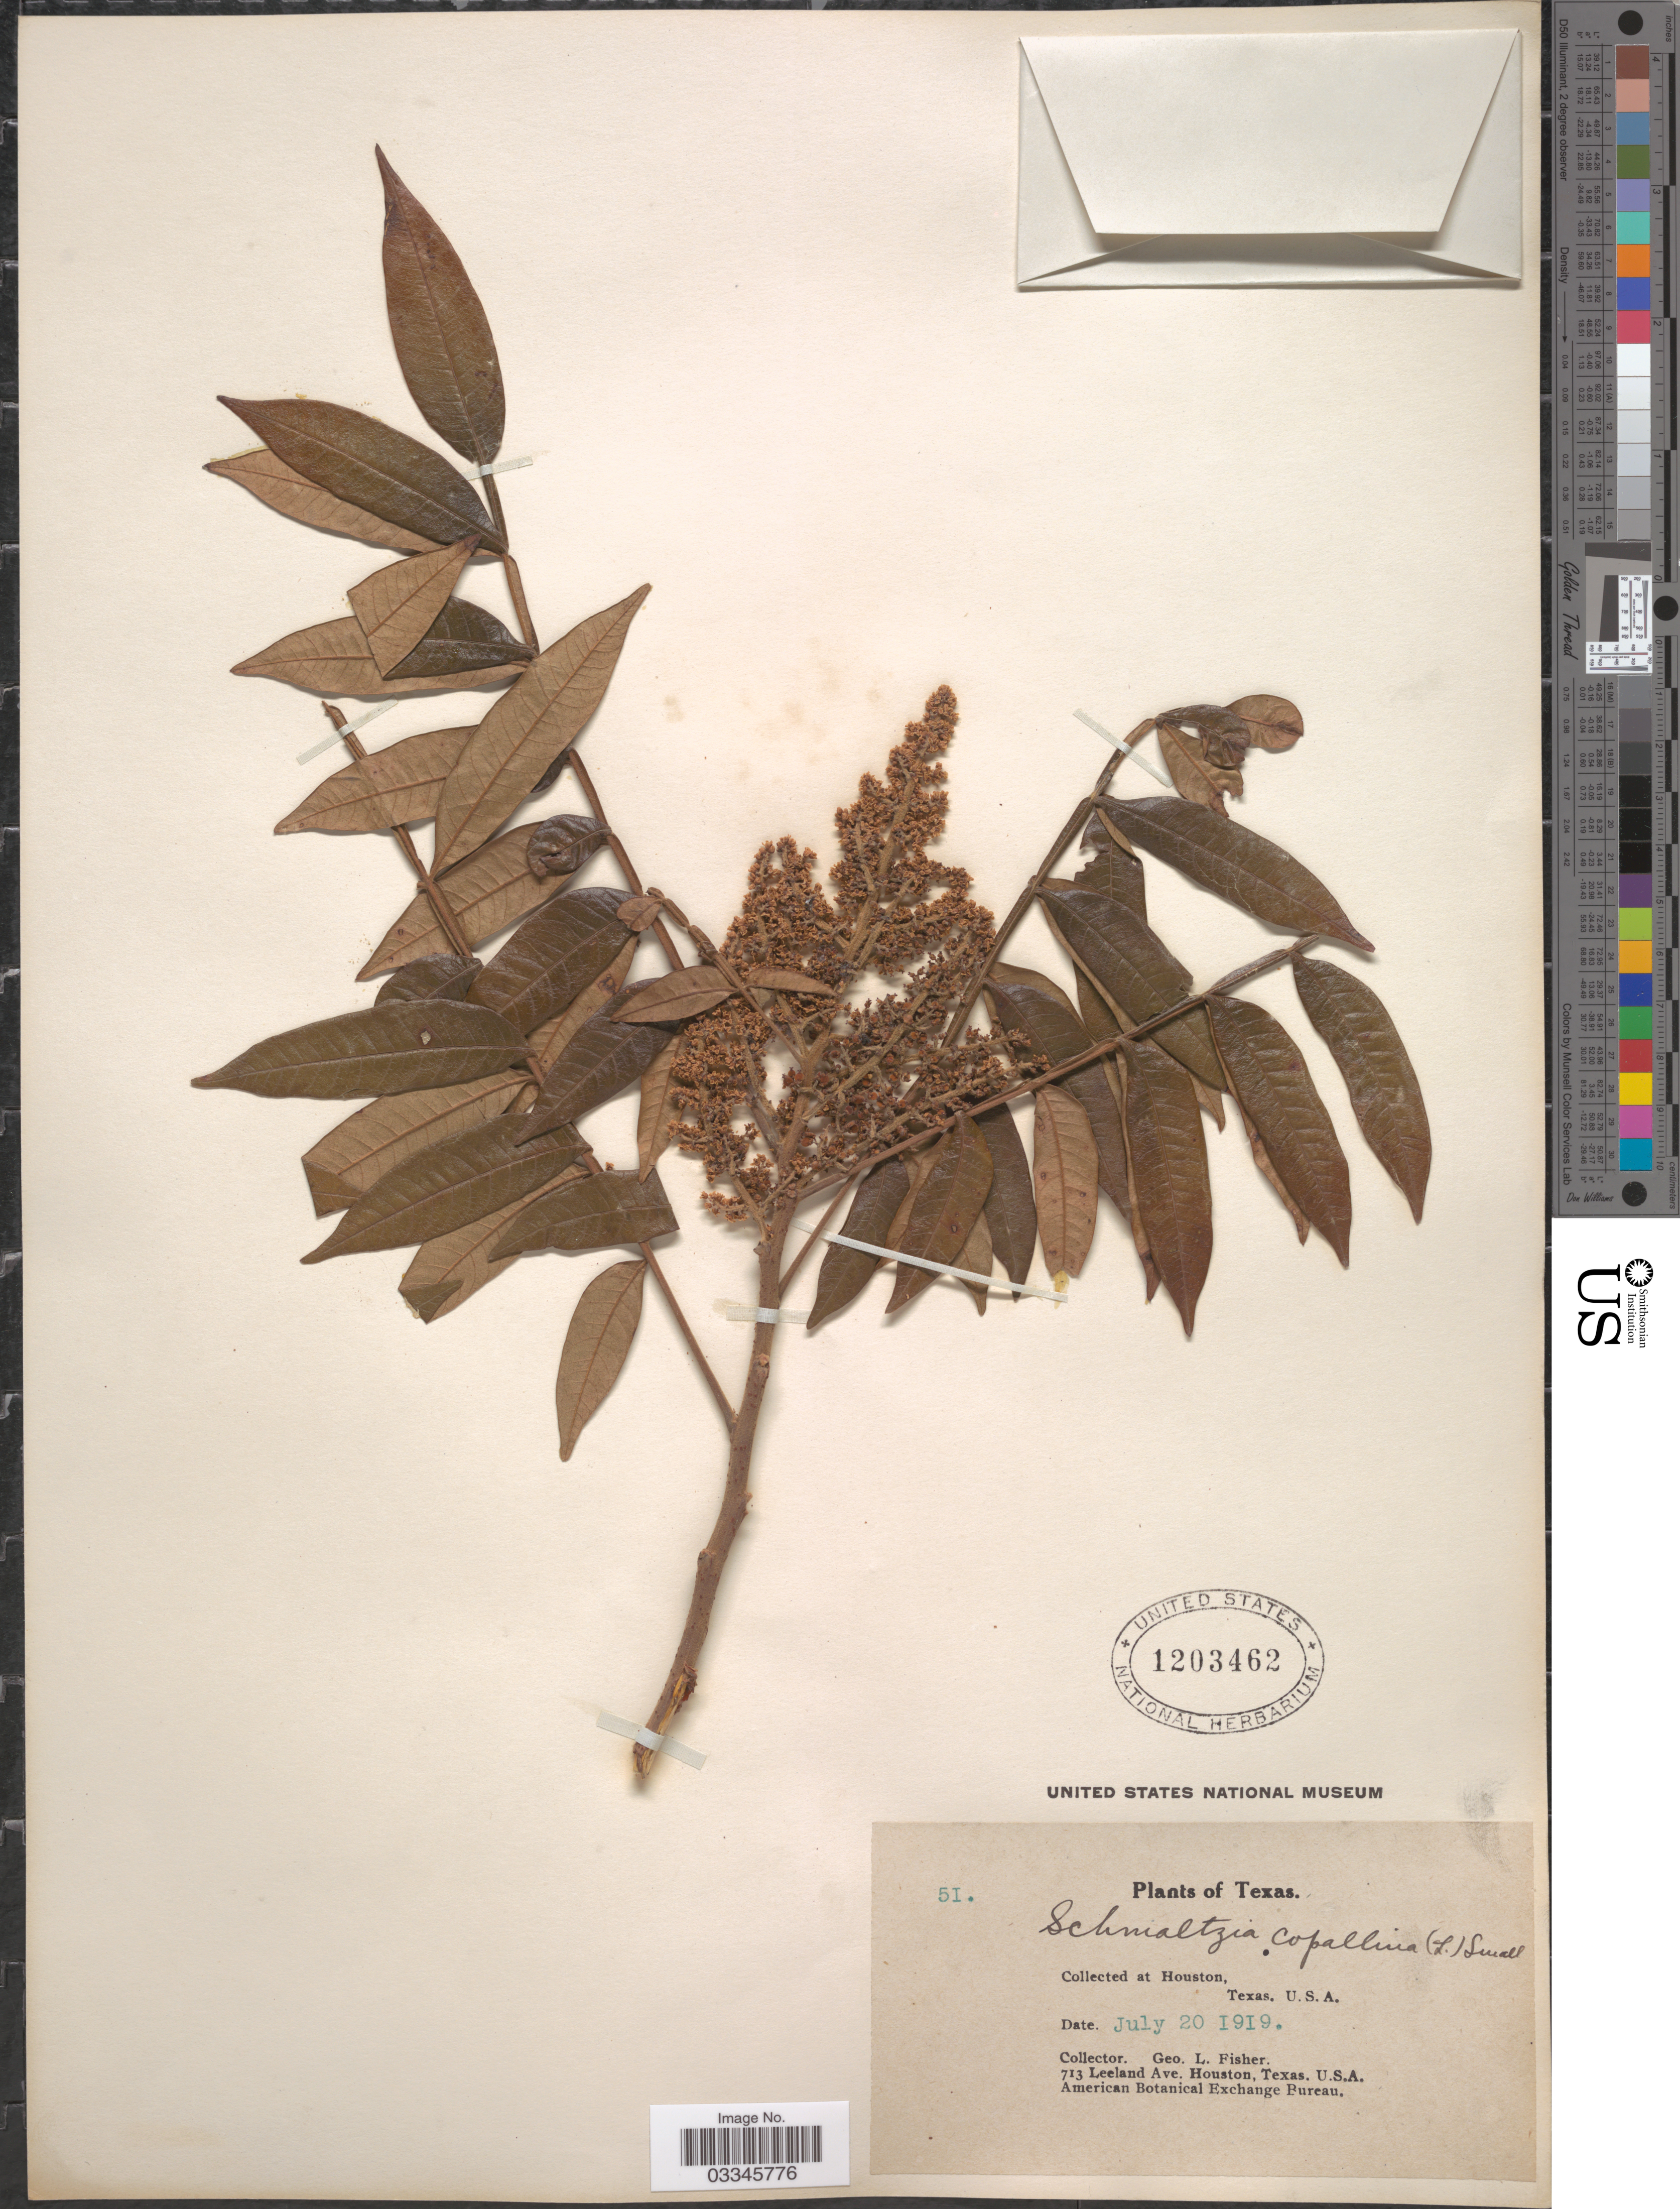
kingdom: Plantae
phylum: Tracheophyta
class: Magnoliopsida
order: Sapindales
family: Anacardiaceae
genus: Rhus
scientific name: Rhus copallinum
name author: L.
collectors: G. L. Fisher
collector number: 51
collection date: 1919-07-20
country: United States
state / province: Texas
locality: At Houston.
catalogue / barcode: US 1203462